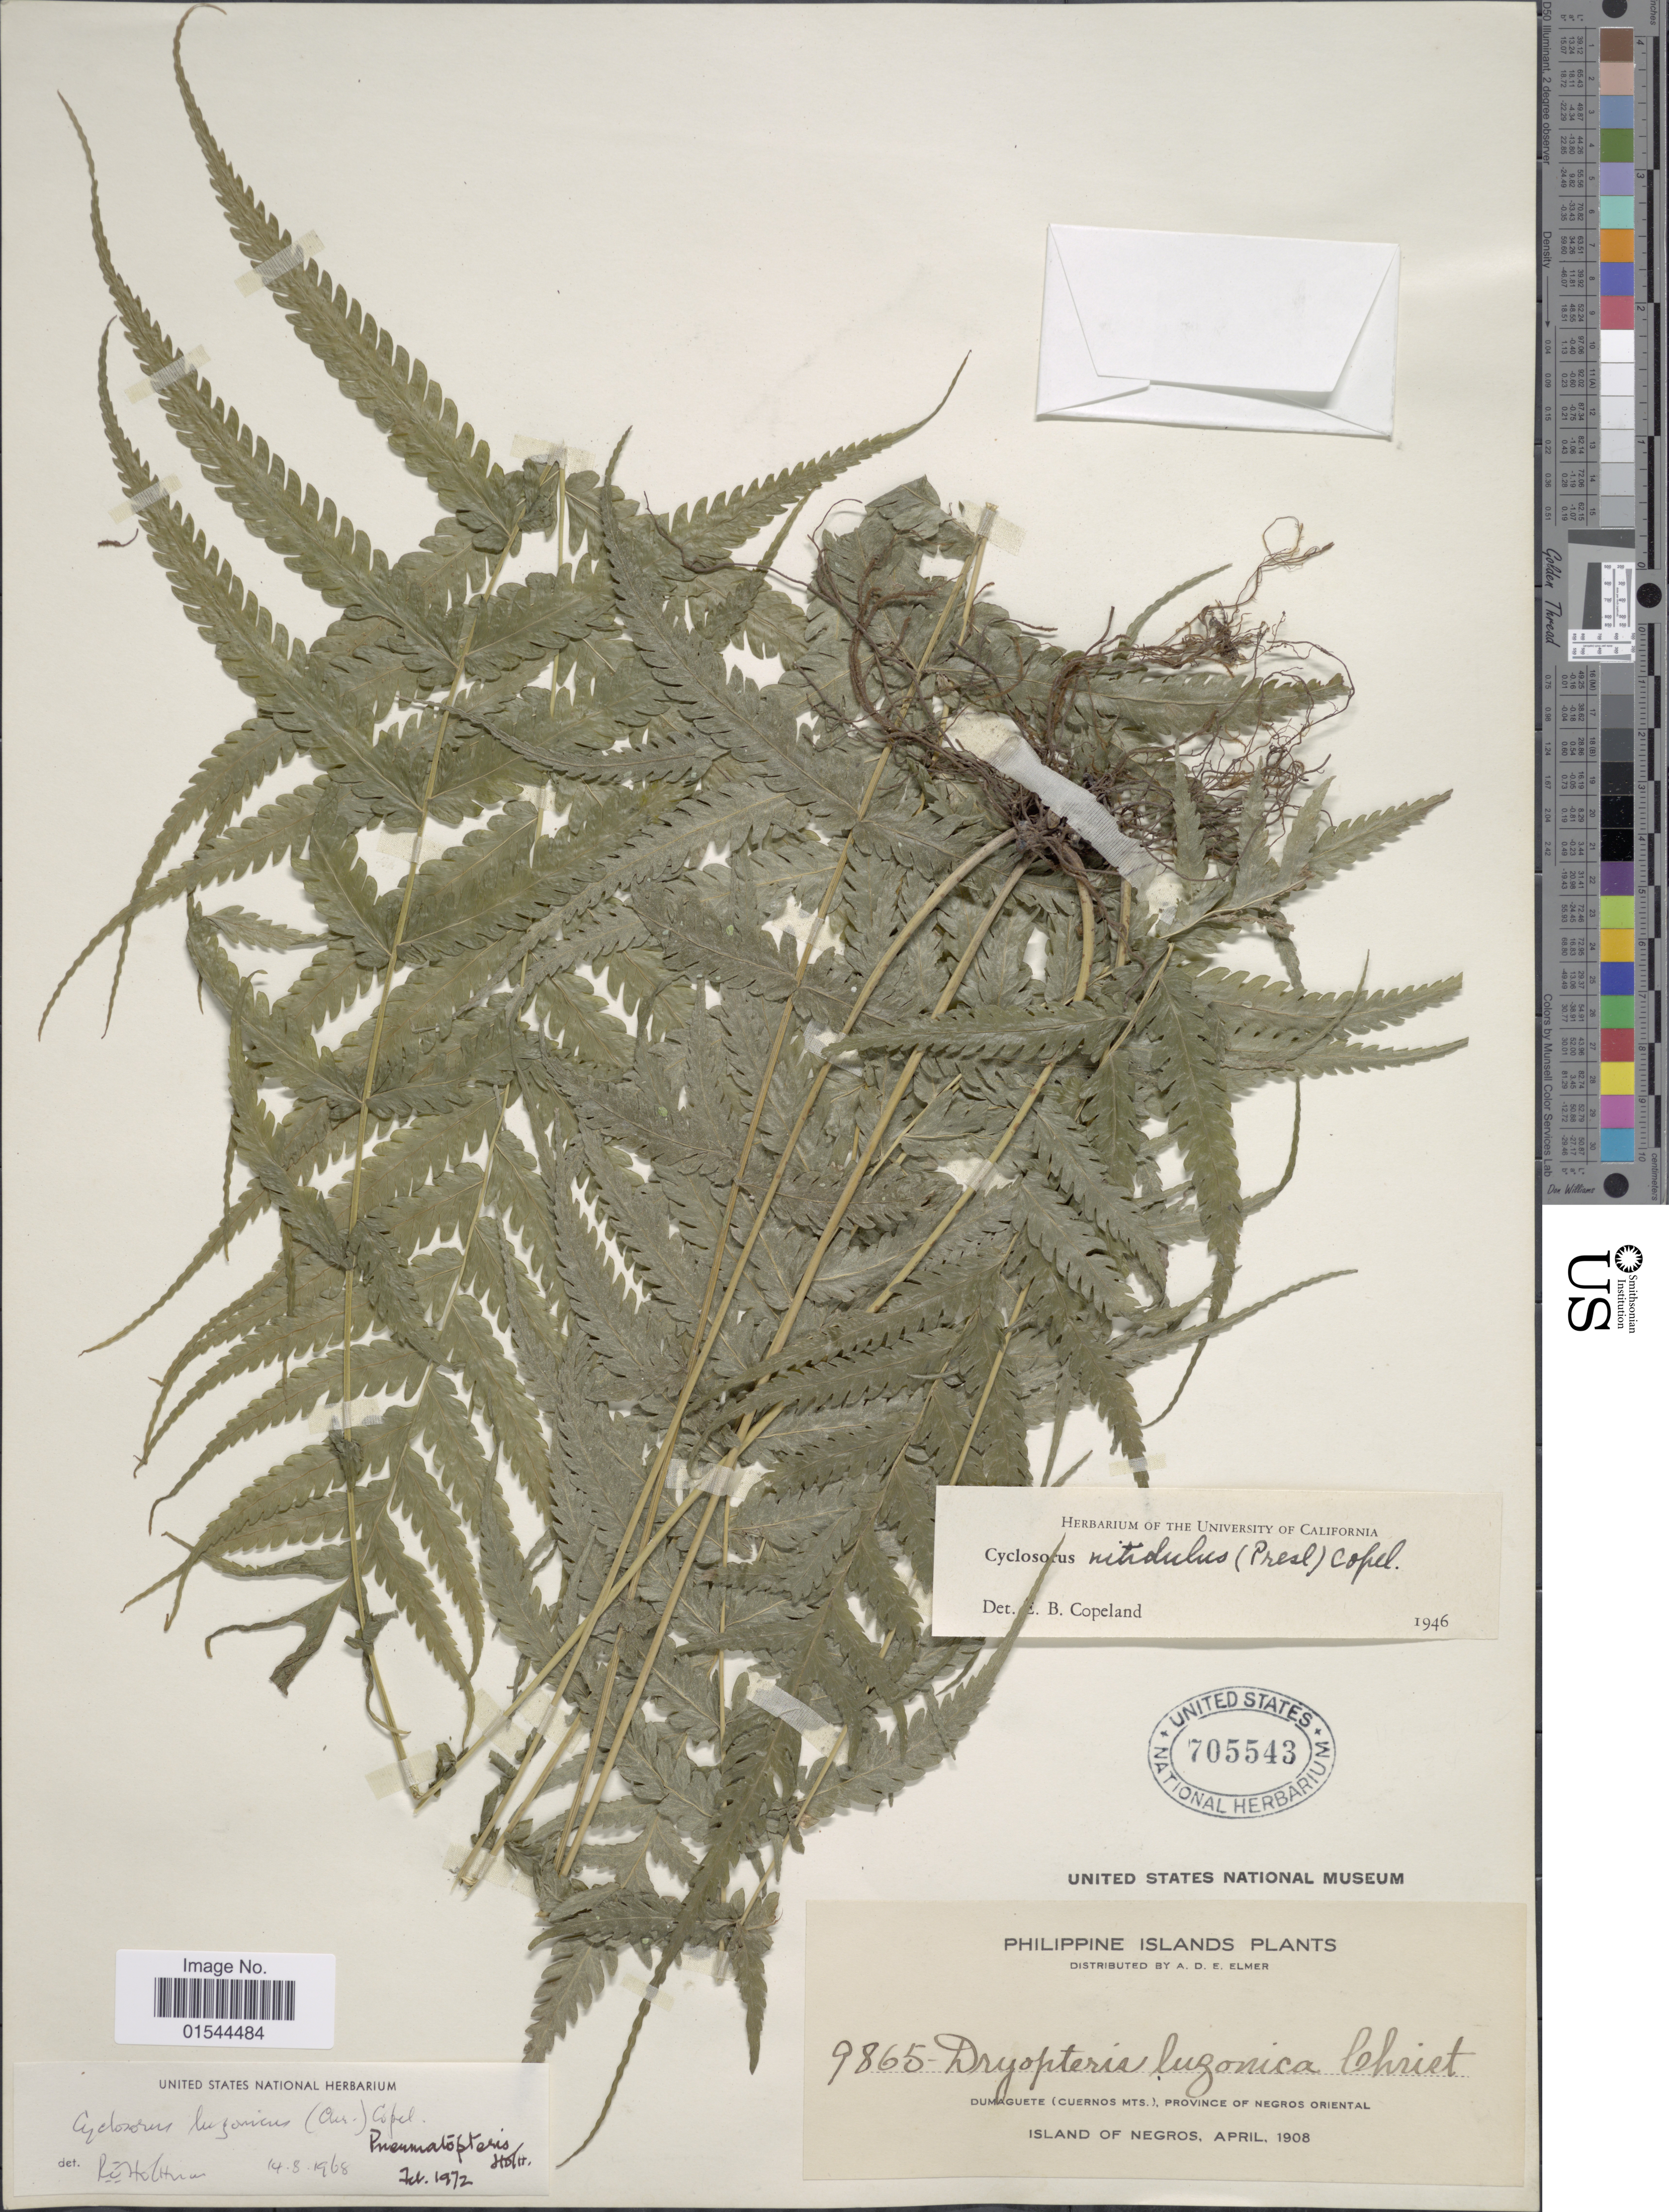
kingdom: Plantae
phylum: Tracheophyta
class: Polypodiopsida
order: Polypodiales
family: Thelypteridaceae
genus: Pneumatopteris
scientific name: Pneumatopteris laevis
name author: (Mett.) Holttum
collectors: A. D. E. Elmer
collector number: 9865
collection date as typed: Transcribed d/m/y: 4//4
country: Philippines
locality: Philippine Islands, Dumaguete (Cuernos Mts.), province of Negros Oriental, Island of Negros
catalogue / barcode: US 705543